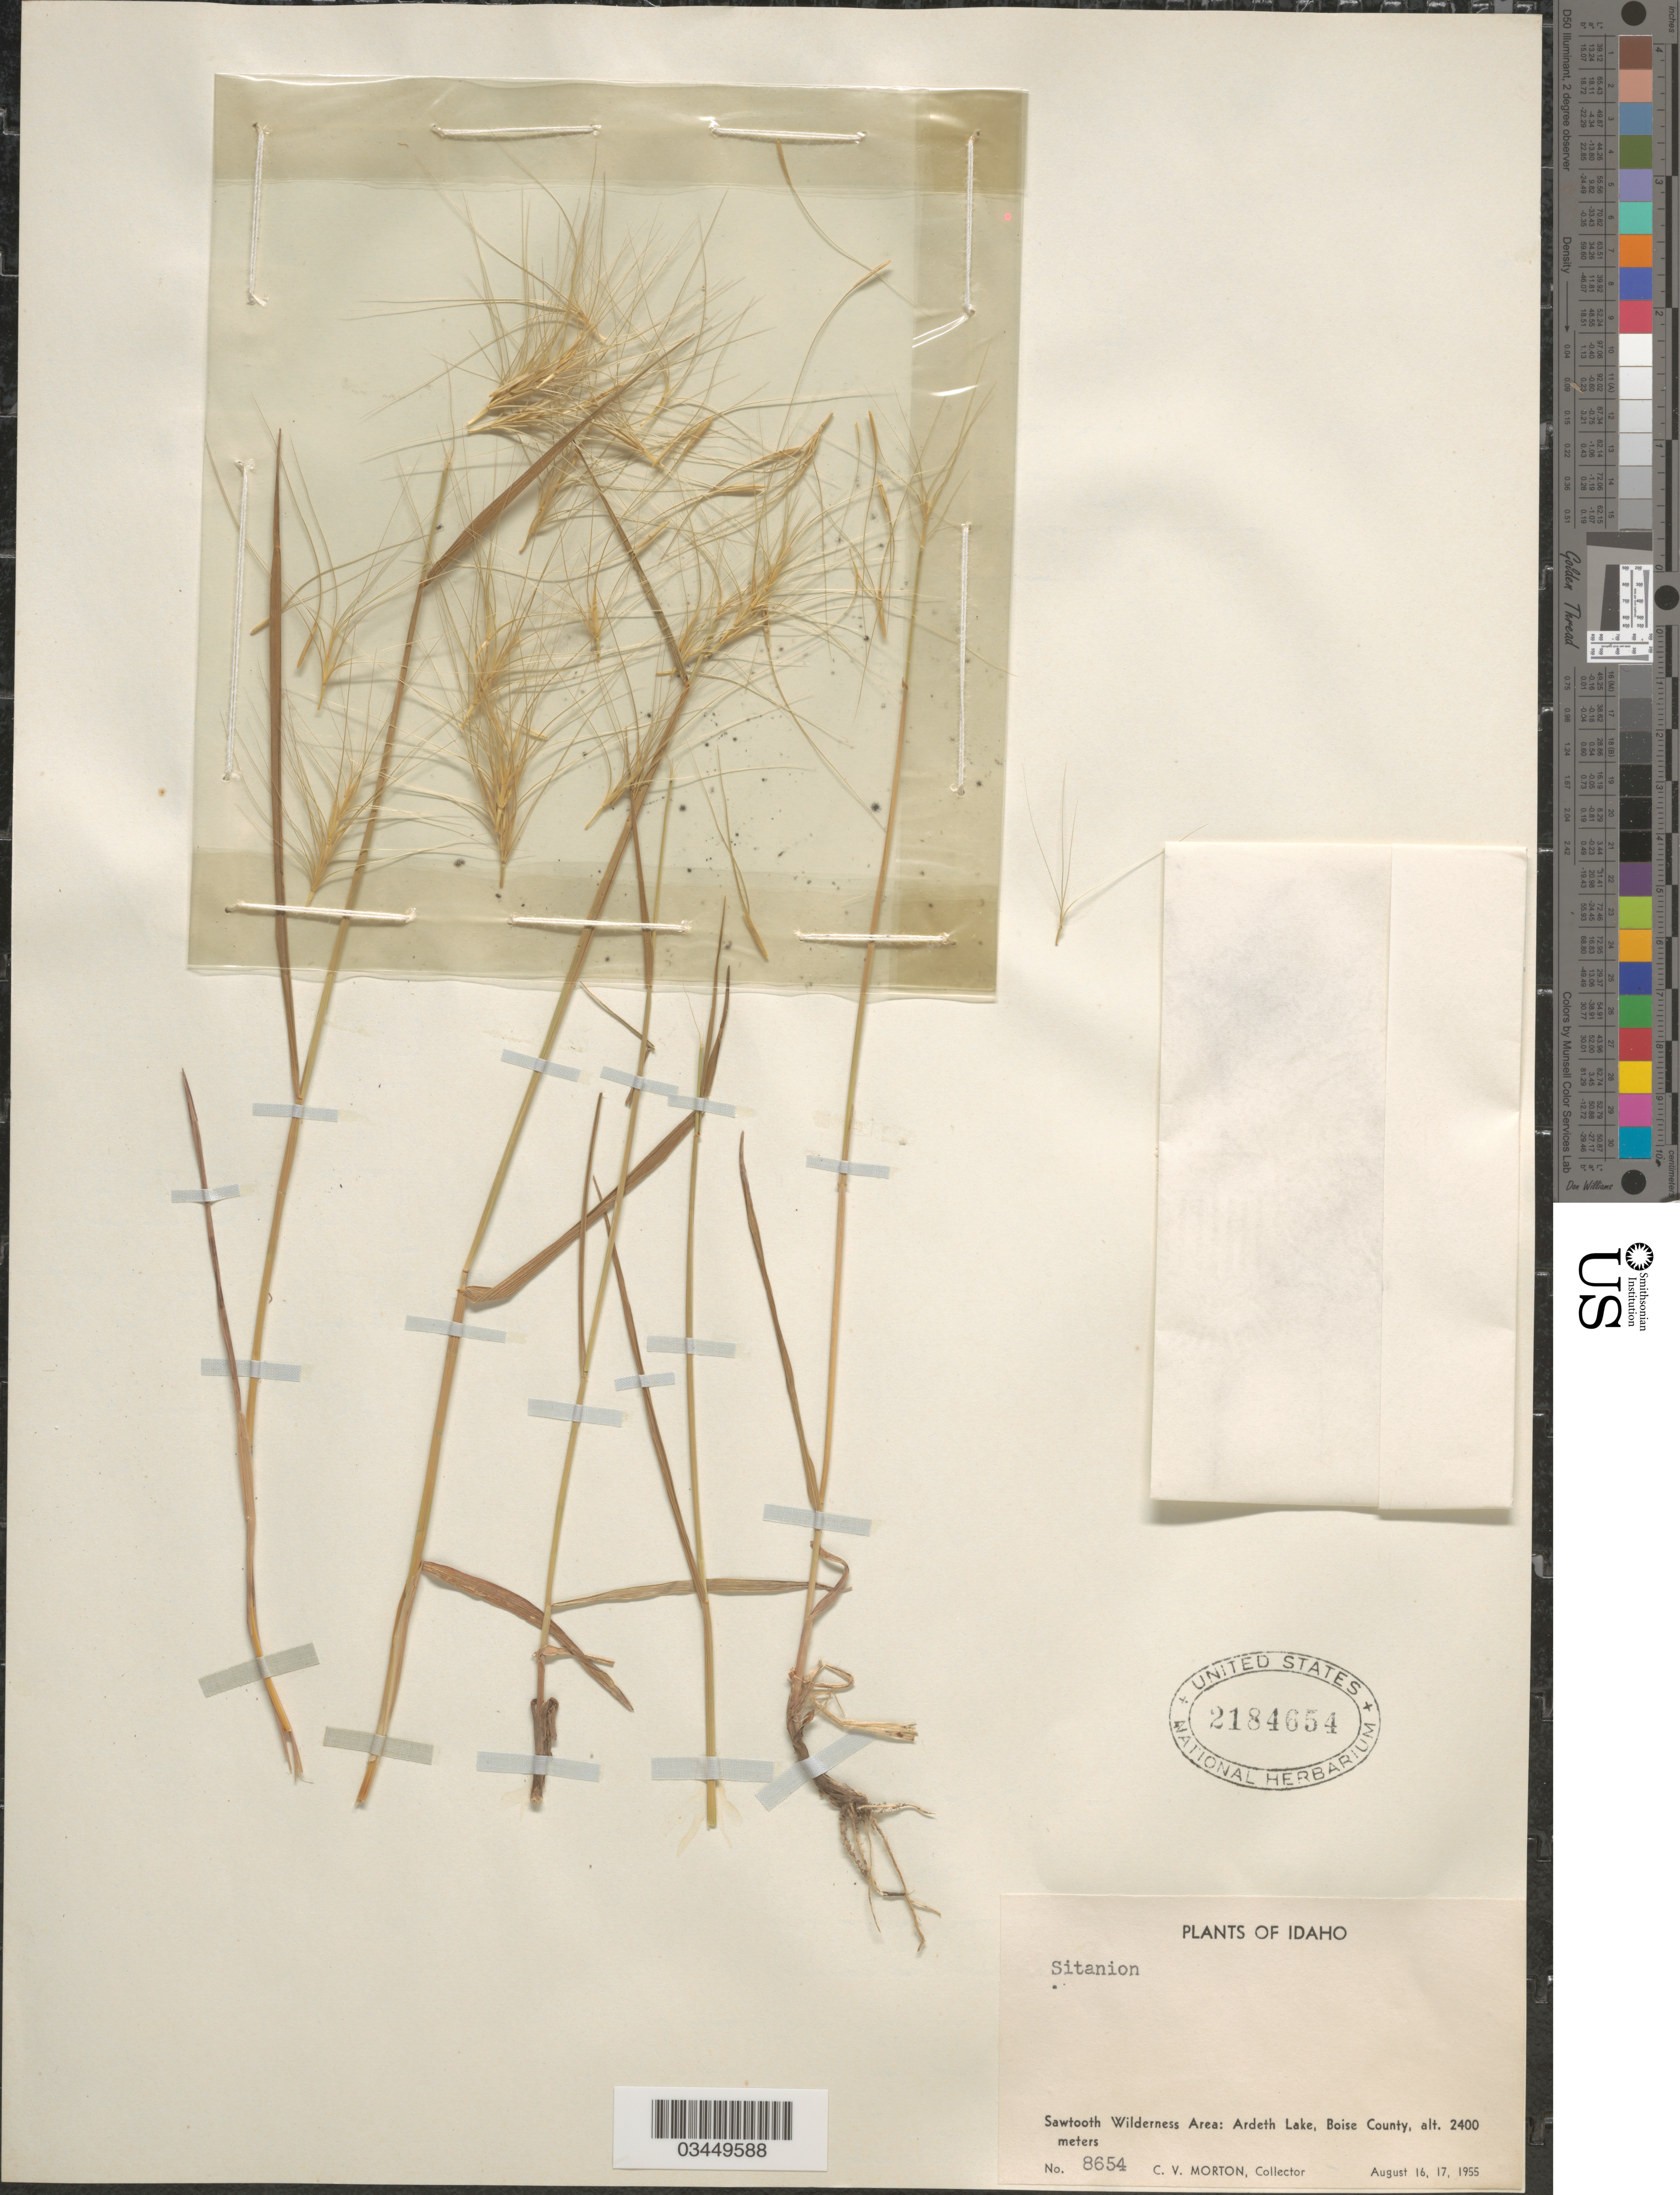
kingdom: Plantae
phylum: Tracheophyta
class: Liliopsida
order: Poales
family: Poaceae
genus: Elymus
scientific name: Elymus sp.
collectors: C. V. Morton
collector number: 8654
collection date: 1955-08-16/1955-08-17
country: United States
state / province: Idaho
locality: Sawtooth Wilderness Area: Ardeth Lake, Boise County.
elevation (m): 2400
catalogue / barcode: US 2184654